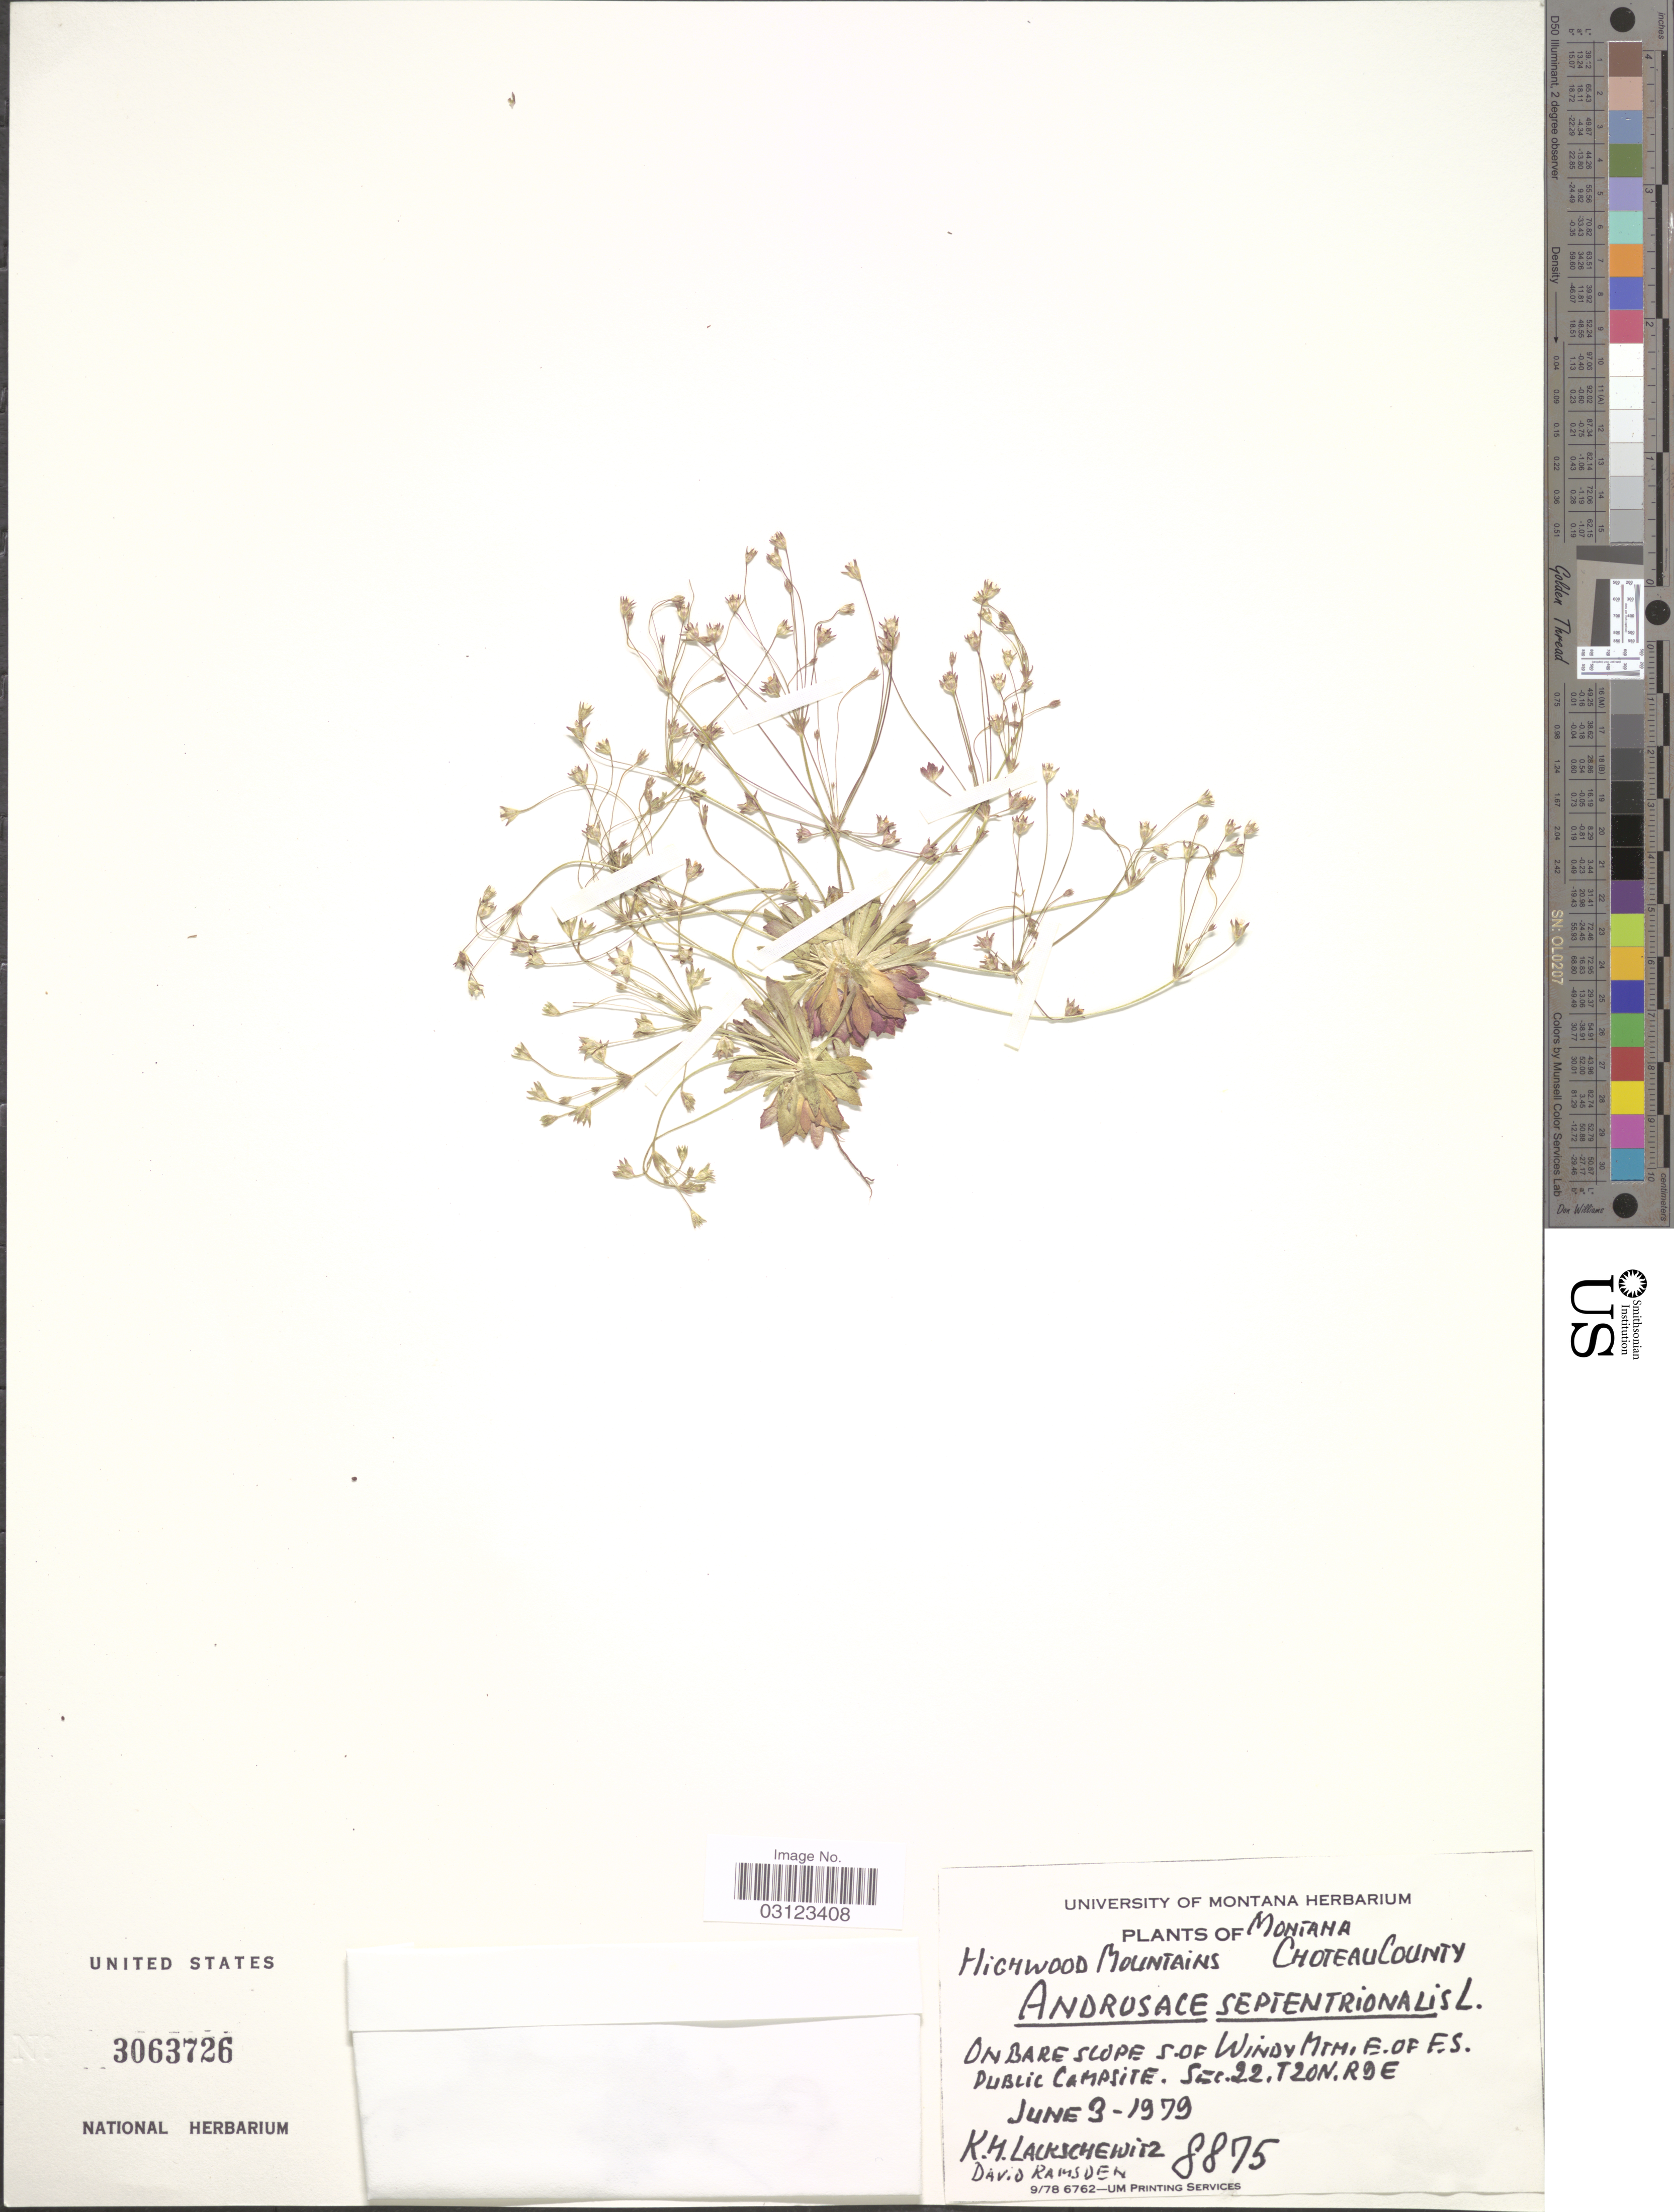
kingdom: Plantae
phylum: Tracheophyta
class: Magnoliopsida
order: Ericales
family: Primulaceae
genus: Androsace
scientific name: Androsace septentrionalis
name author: L.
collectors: K. Lackschewitz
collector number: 8875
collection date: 1979-06-03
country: United States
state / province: Montana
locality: Highwood Mountains. Choteau County. On bare slope S. of Windy Mtn. E. of F.S. Public Campsite. Sec. 22, T 20 N. R9E.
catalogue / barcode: US 3063726